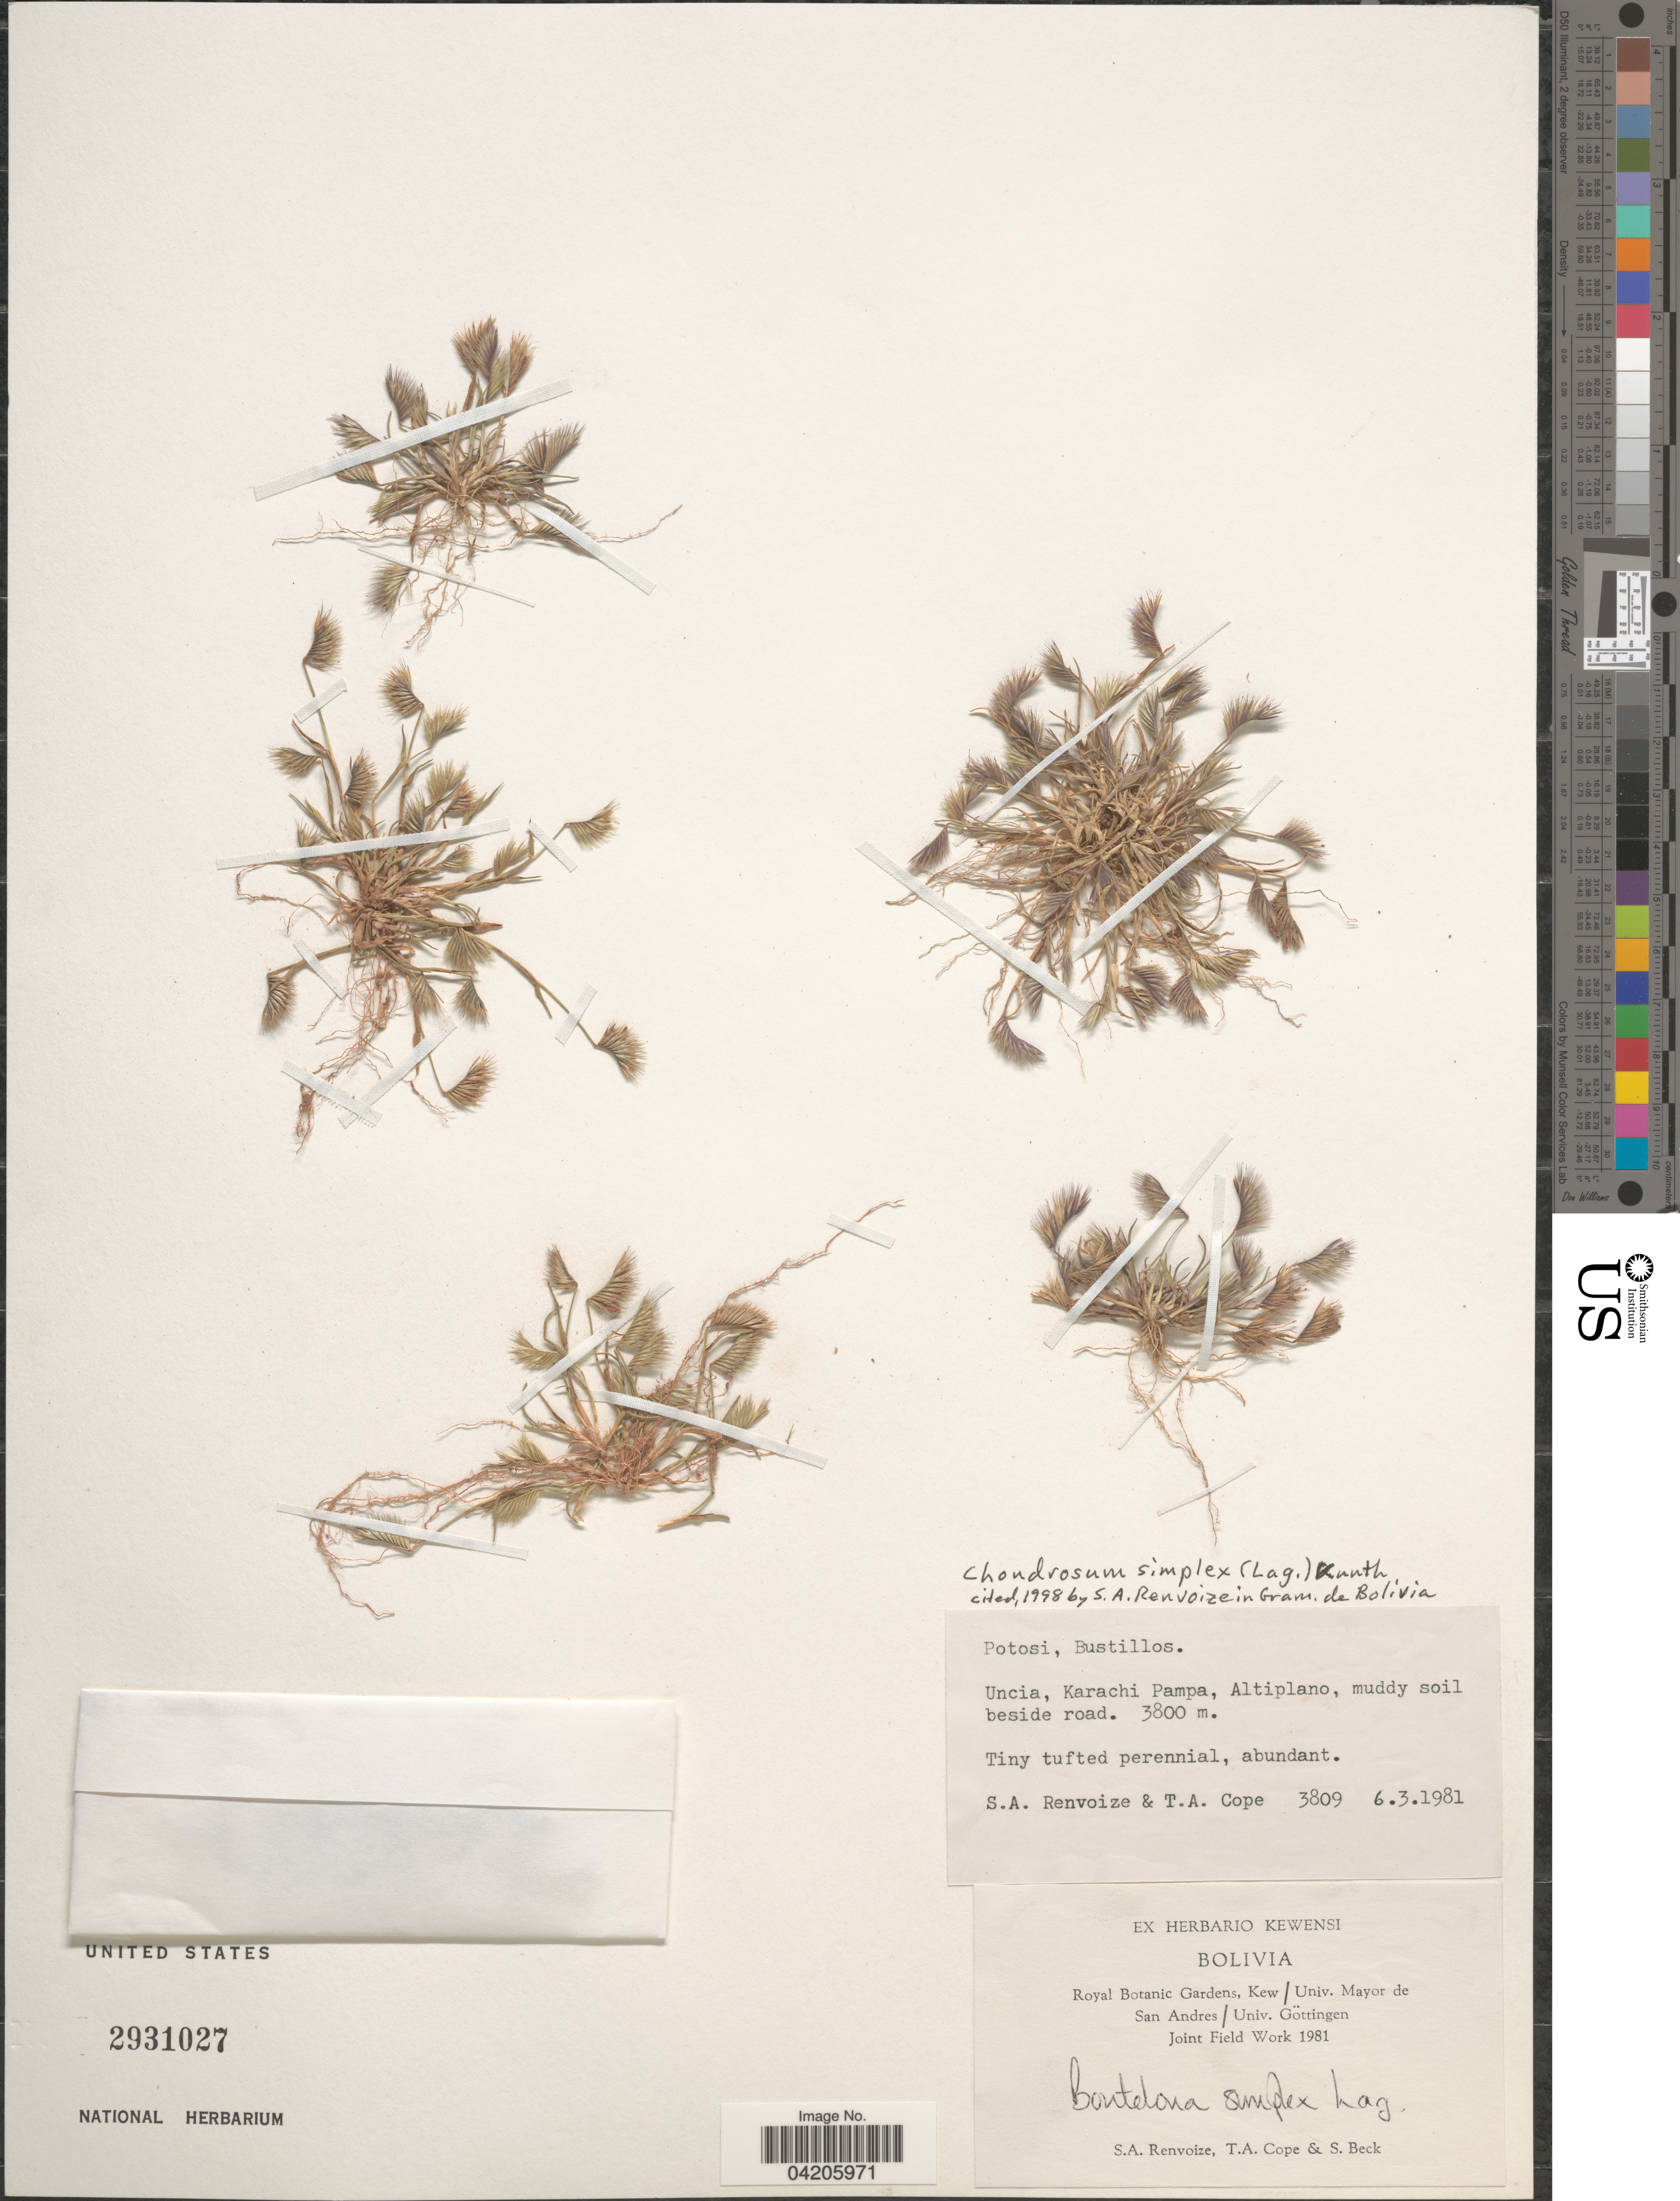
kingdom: Plantae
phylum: Tracheophyta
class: Liliopsida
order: Poales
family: Poaceae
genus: Bouteloua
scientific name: Bouteloua simplex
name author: Lag.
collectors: S. A. Renvoize, T. A. Cope & S. G. Beck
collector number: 3809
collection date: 1981-03-06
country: Bolivia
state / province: Potosi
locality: Bustillos. Uncia, Karachi Pampa, Altiplano, muddy soil beside road. Royal Botanic Gardens, Kew / Univ. Mayor de San Andres / Univ. Göttingen Joint Field Work 1981.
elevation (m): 3800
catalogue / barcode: US 2931027